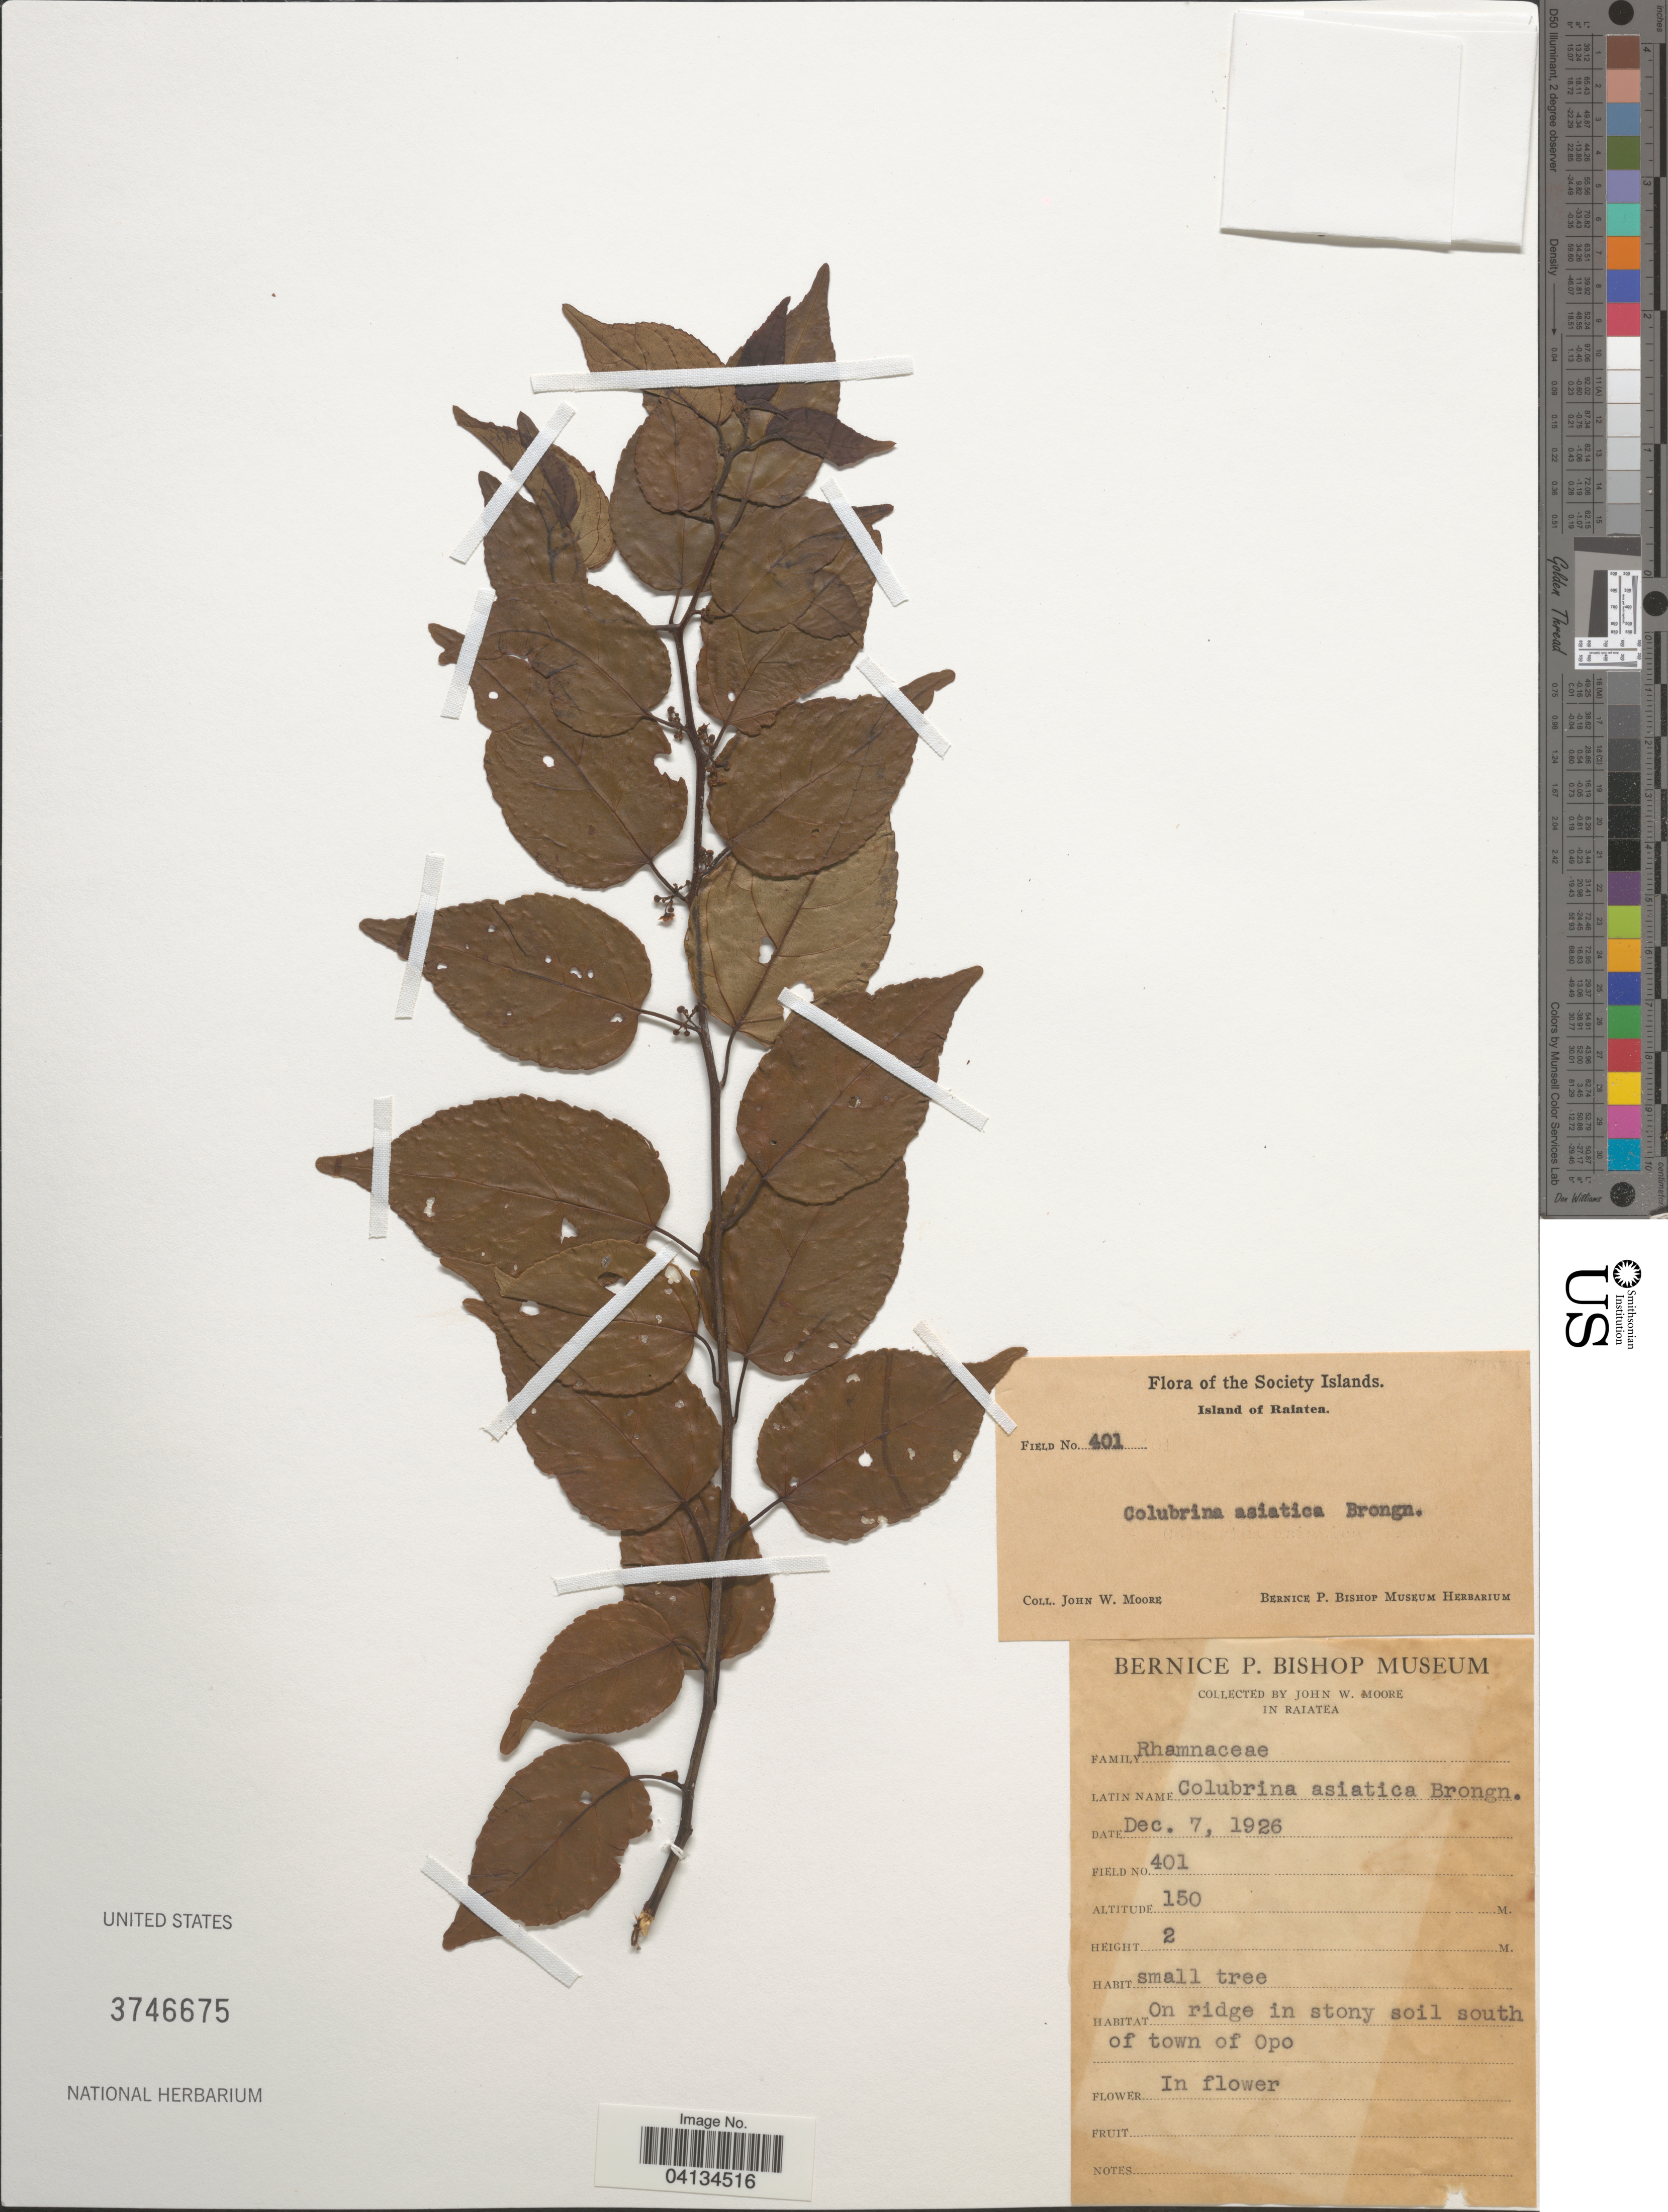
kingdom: Plantae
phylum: Tracheophyta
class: Magnoliopsida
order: Rosales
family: Rhamnaceae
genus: Colubrina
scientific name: Colubrina asiatica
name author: (L.) Brongn.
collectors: J. Moore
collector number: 401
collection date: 1926-12-07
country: French Polynesia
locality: The Society Islands. Island of Raiatea. On ridge in stony soil south of town of Opo.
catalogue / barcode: US 3746675